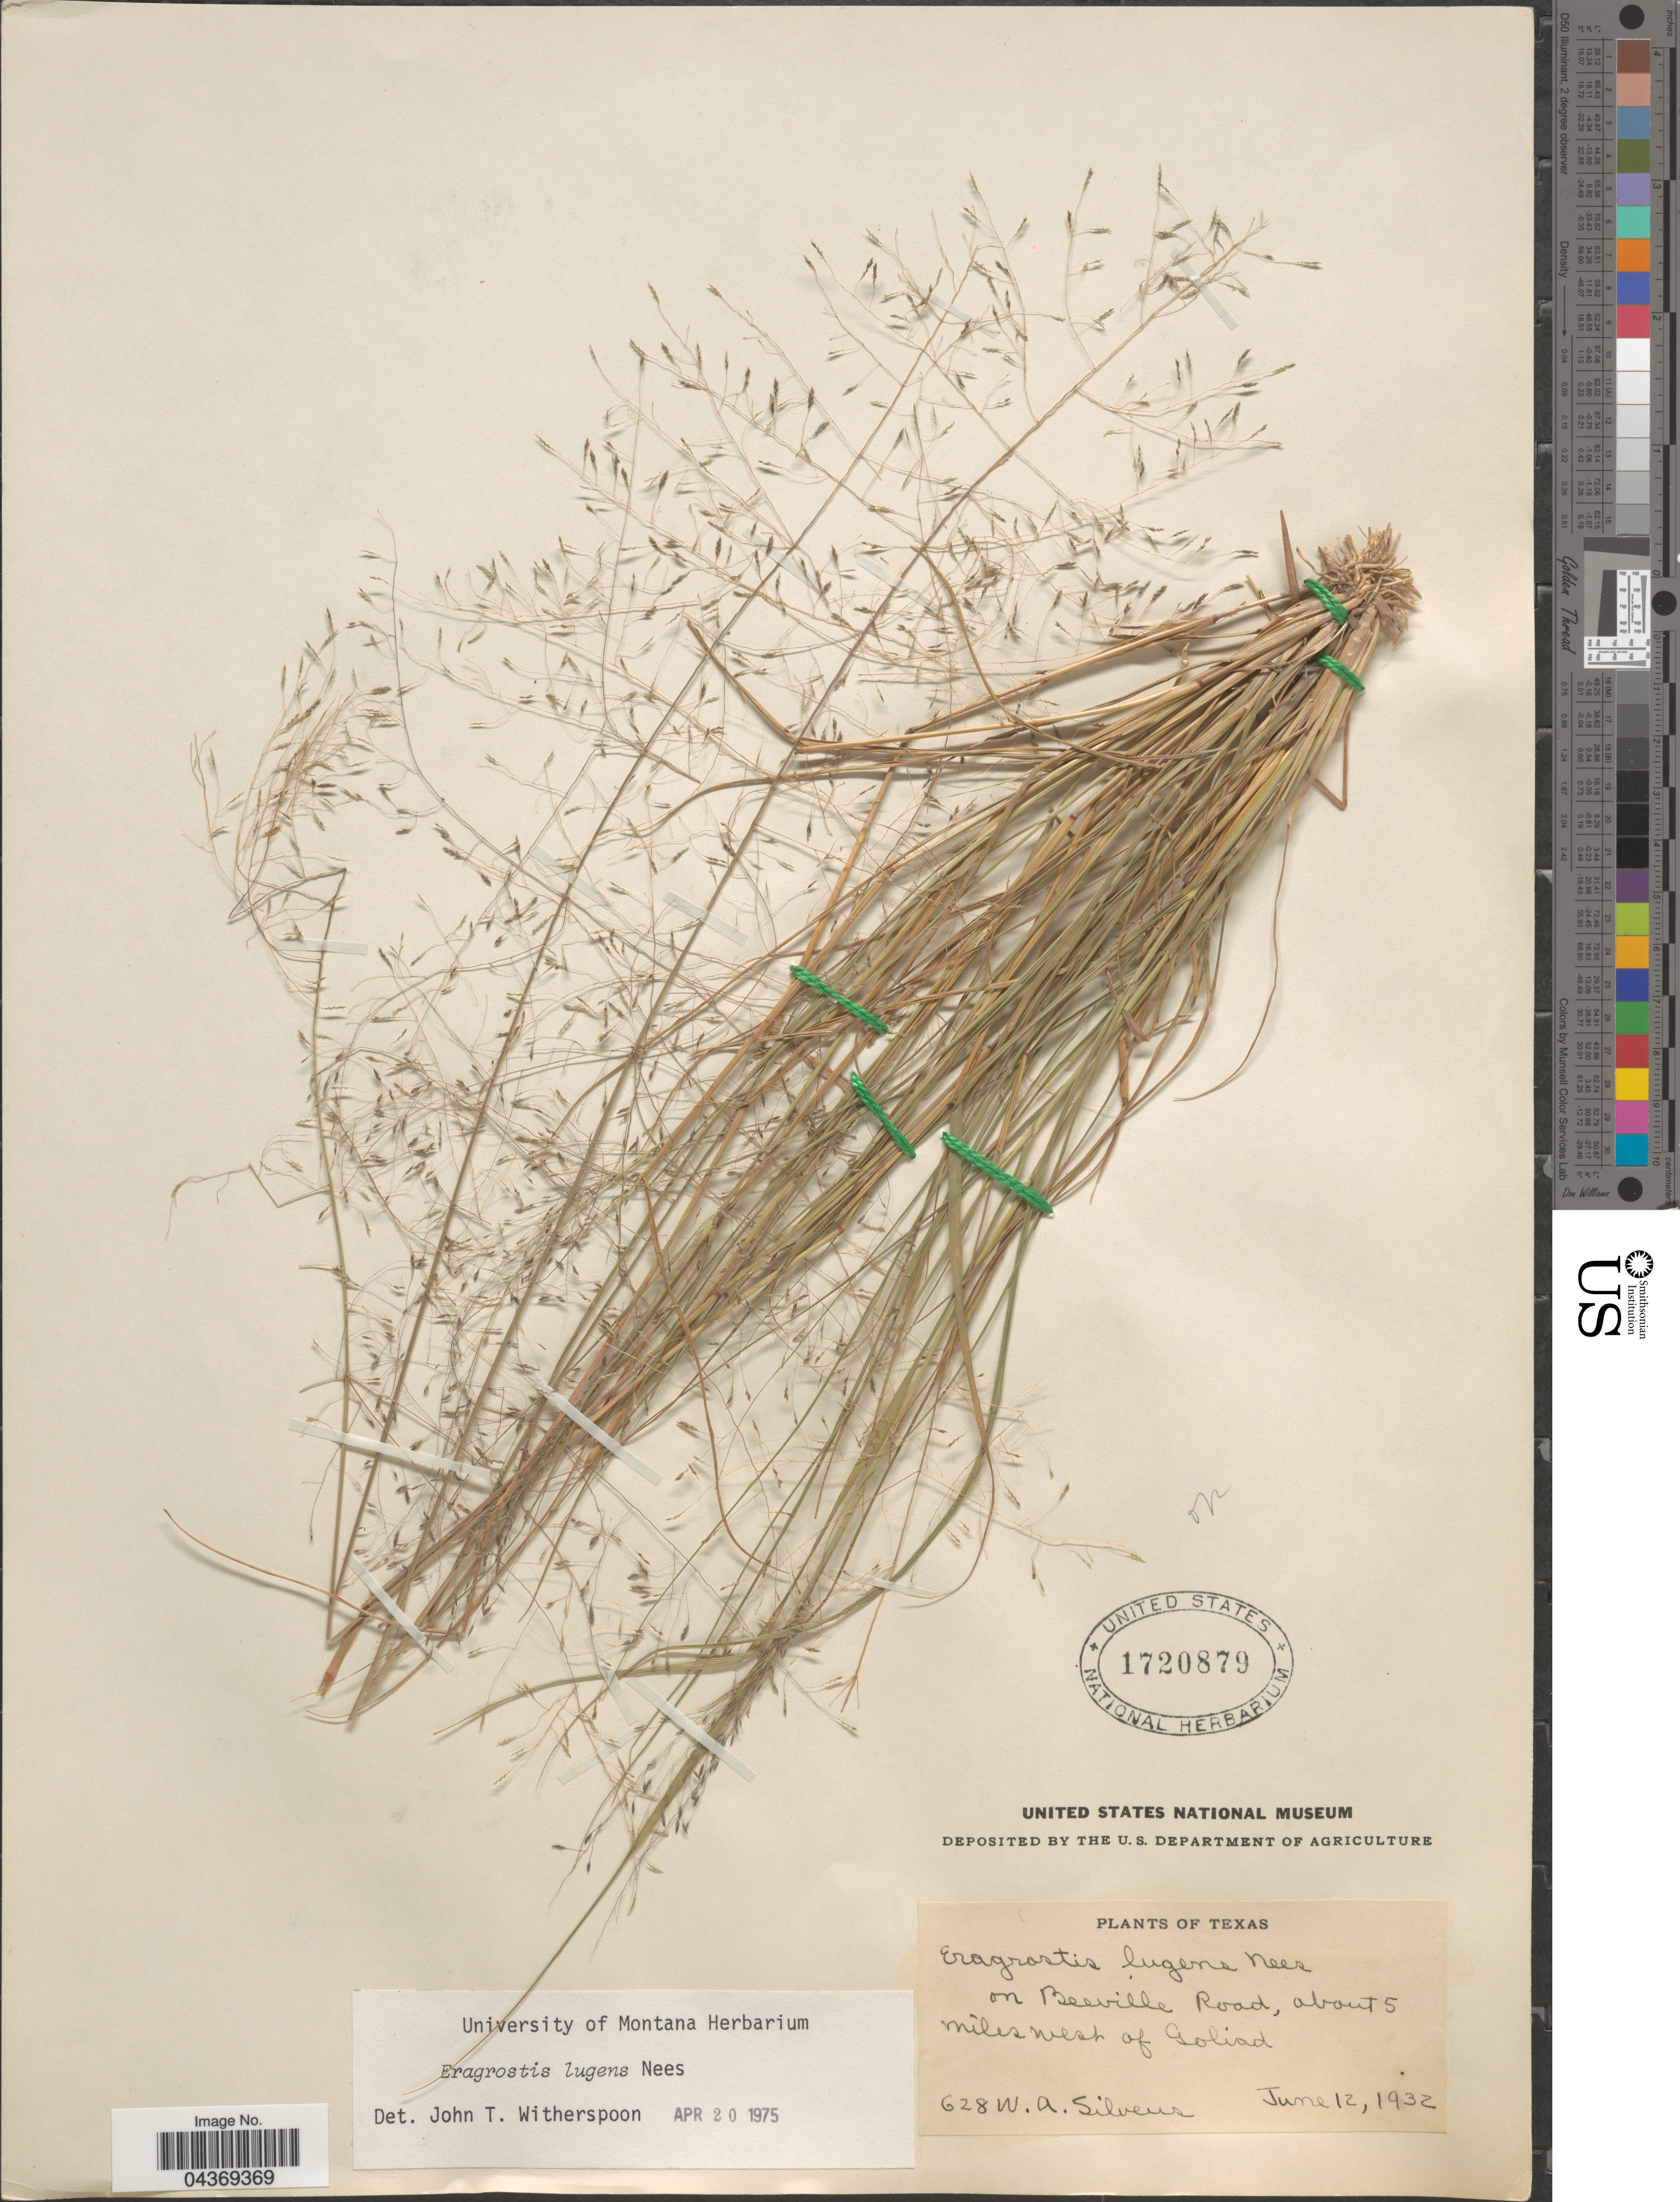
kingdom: Plantae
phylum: Tracheophyta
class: Liliopsida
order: Poales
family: Poaceae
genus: Eragrostis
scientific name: Eragrostis lugens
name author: Nees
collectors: W. Silveus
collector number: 628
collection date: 1932-06-12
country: United States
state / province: Texas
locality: On Beeville Road, about 5 miles west of Goliad.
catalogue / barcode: US 1720879